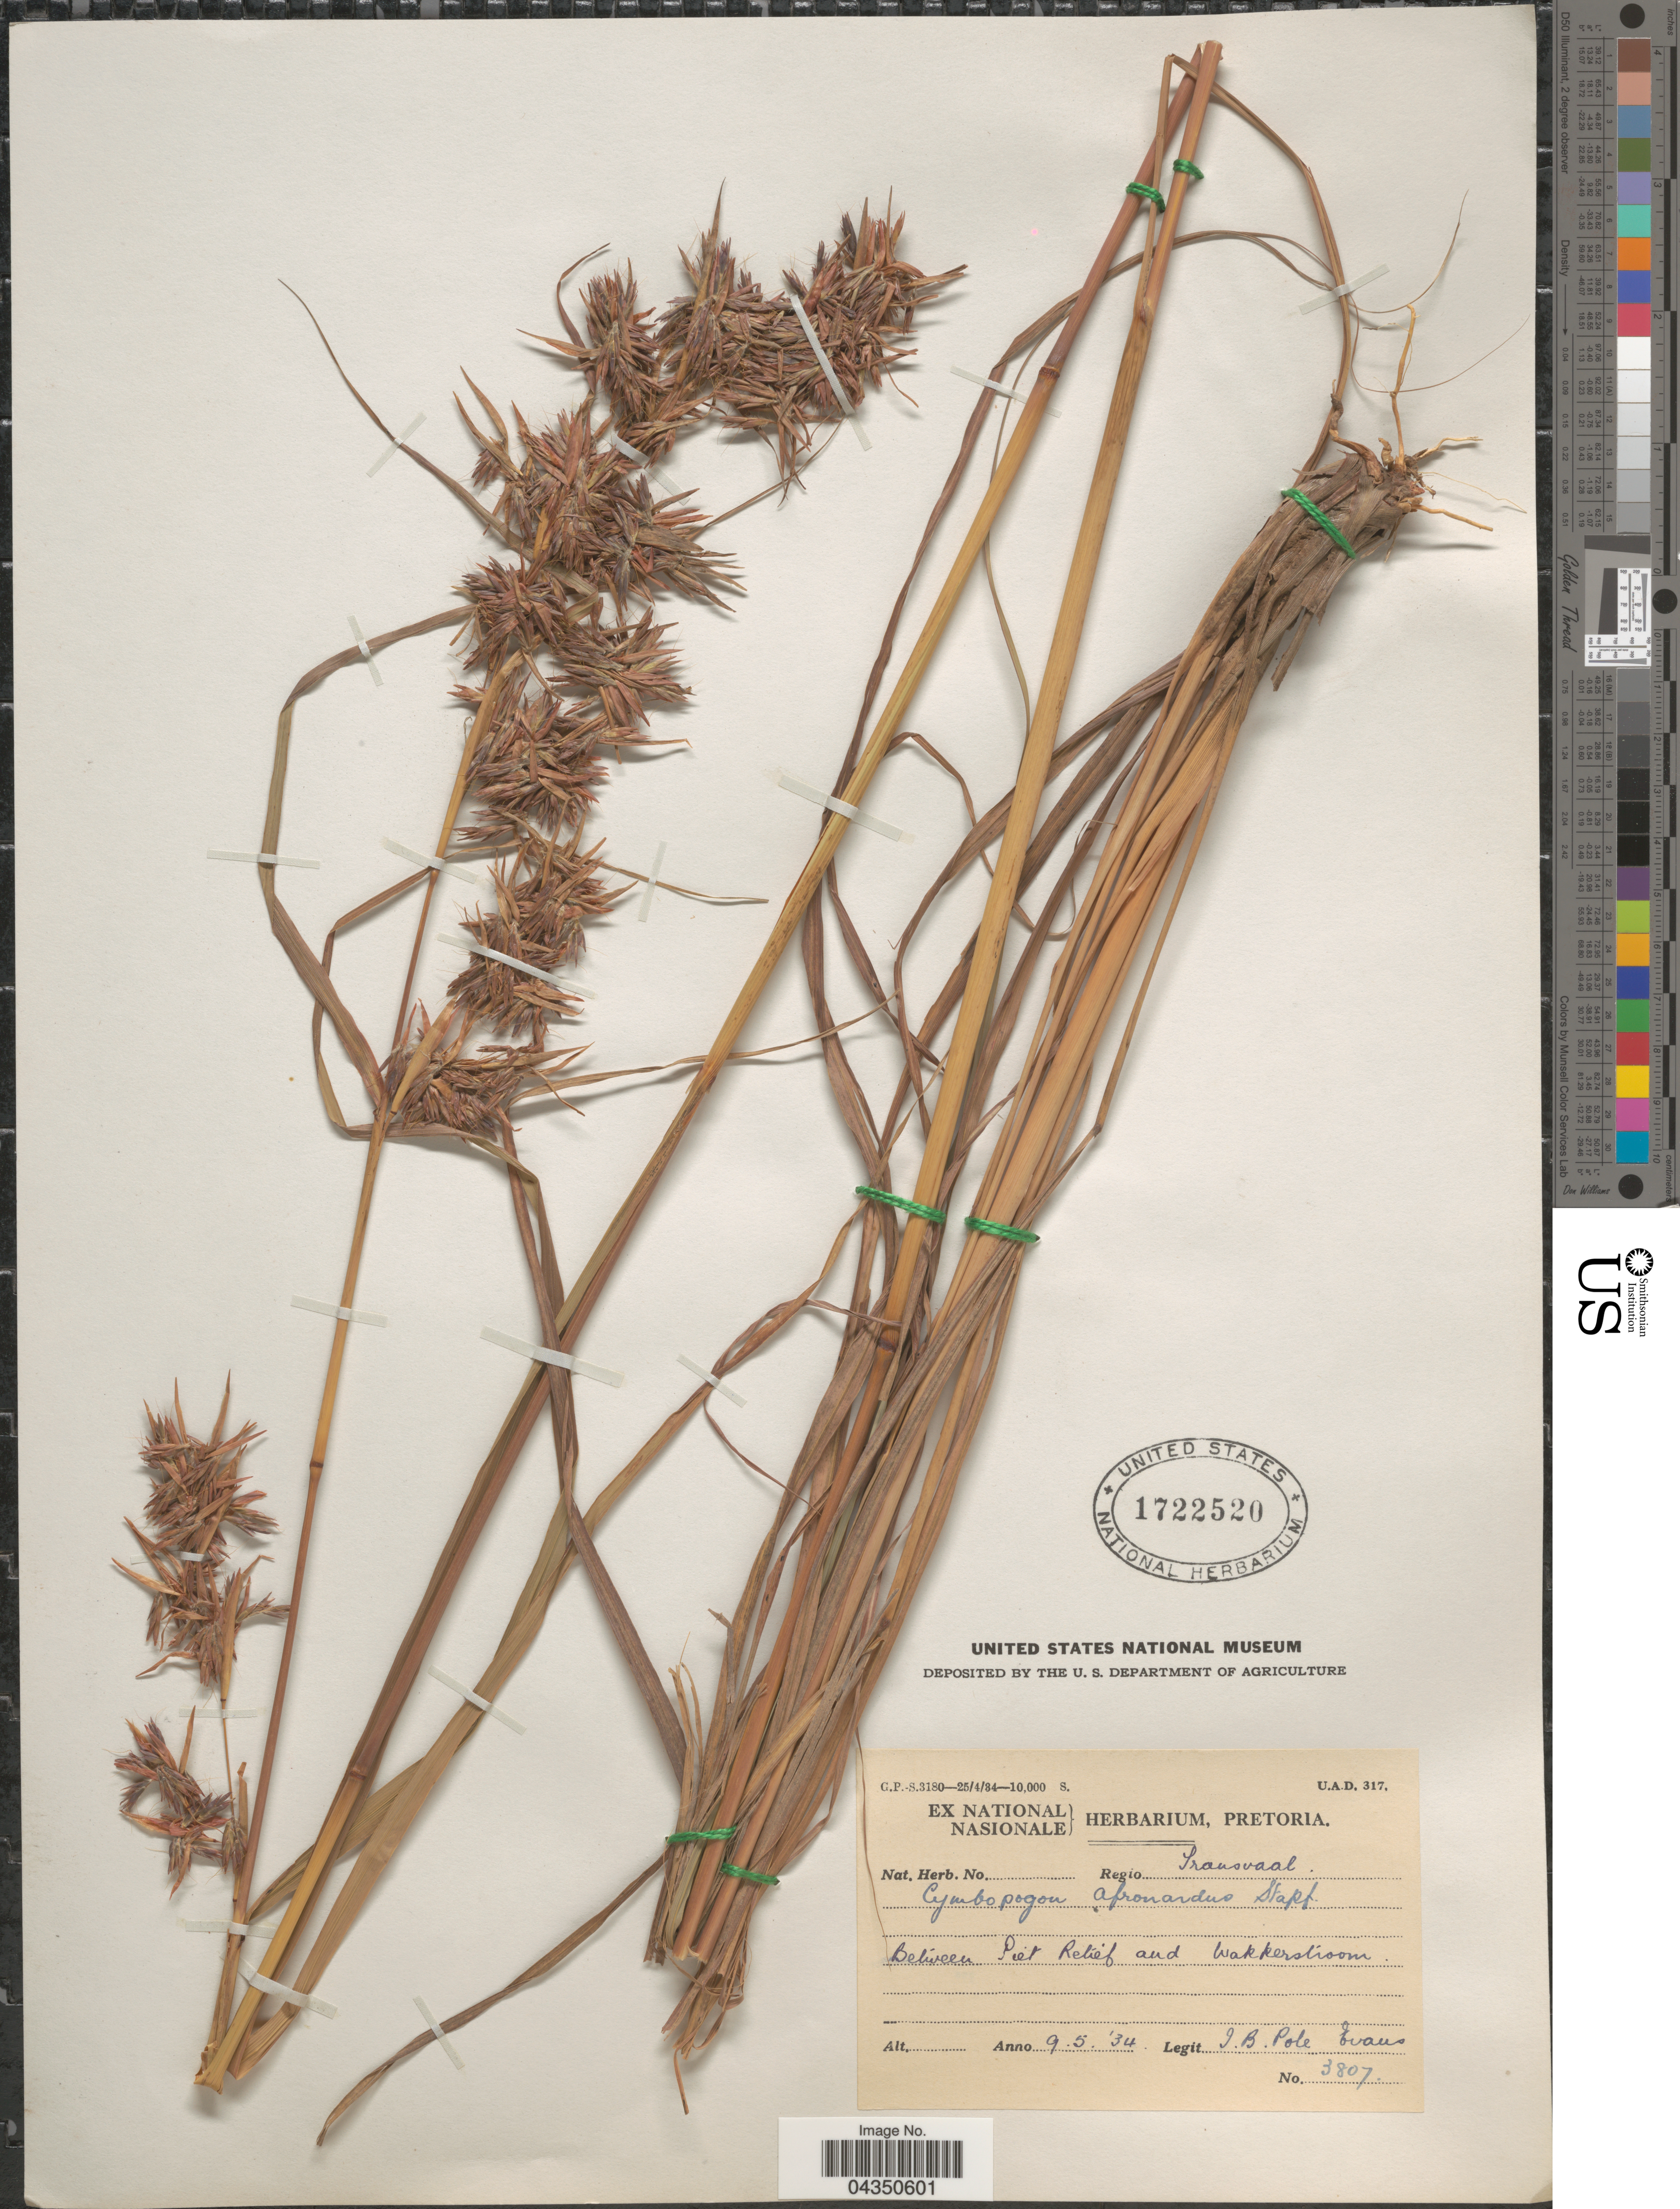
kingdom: Plantae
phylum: Tracheophyta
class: Liliopsida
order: Poales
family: Poaceae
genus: Cymbopogon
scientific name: Cymbopogon marginatus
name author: Stapf ex Burtt Davy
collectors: I. B. Pole-Evans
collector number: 3807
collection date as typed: Transcribed d/m/y: 9/5/34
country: South Africa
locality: Regio Transvaal. Between Piet Retief and Wakkerstroom.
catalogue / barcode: US 1722520